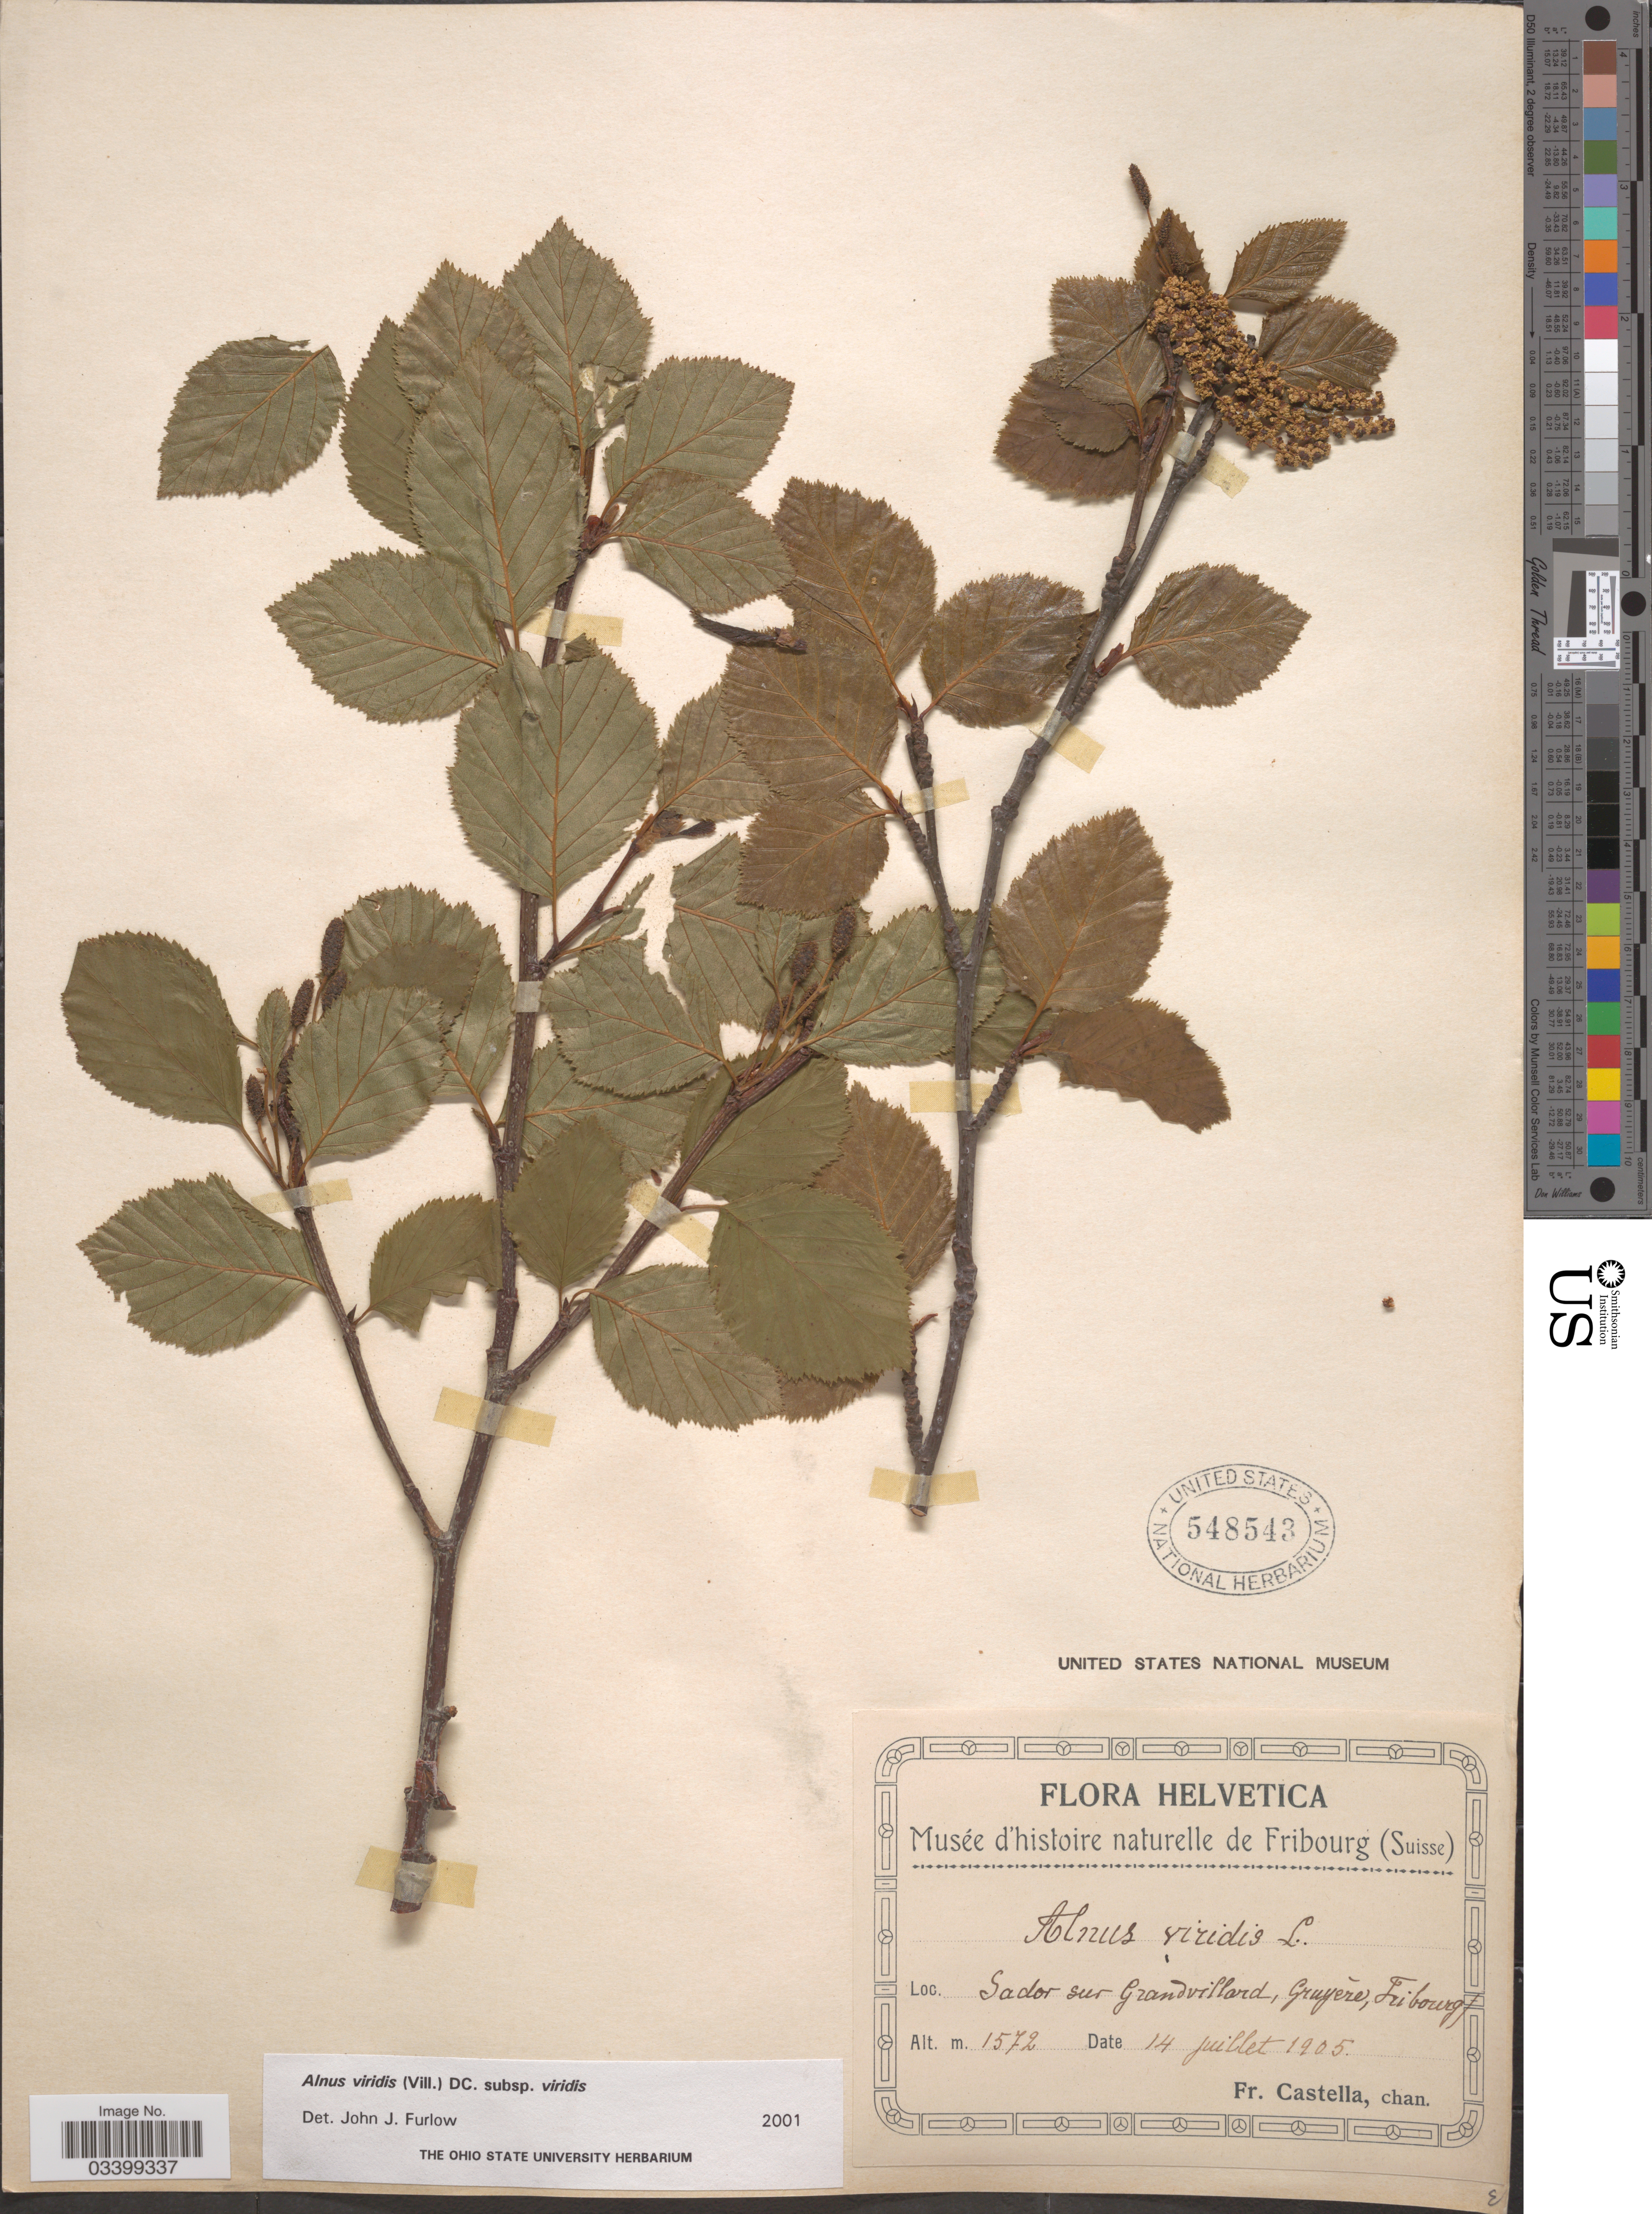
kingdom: Plantae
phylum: Tracheophyta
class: Magnoliopsida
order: Fagales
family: Betulaceae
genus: Alnus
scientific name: Alnus viridis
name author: (Chaix) DC.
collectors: Fr. Castella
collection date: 1905-07-14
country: Switzerland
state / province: Fribourg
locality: Helvetica. Sador sur Grandvillar, Gruyére.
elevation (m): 1572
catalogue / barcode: US 548543